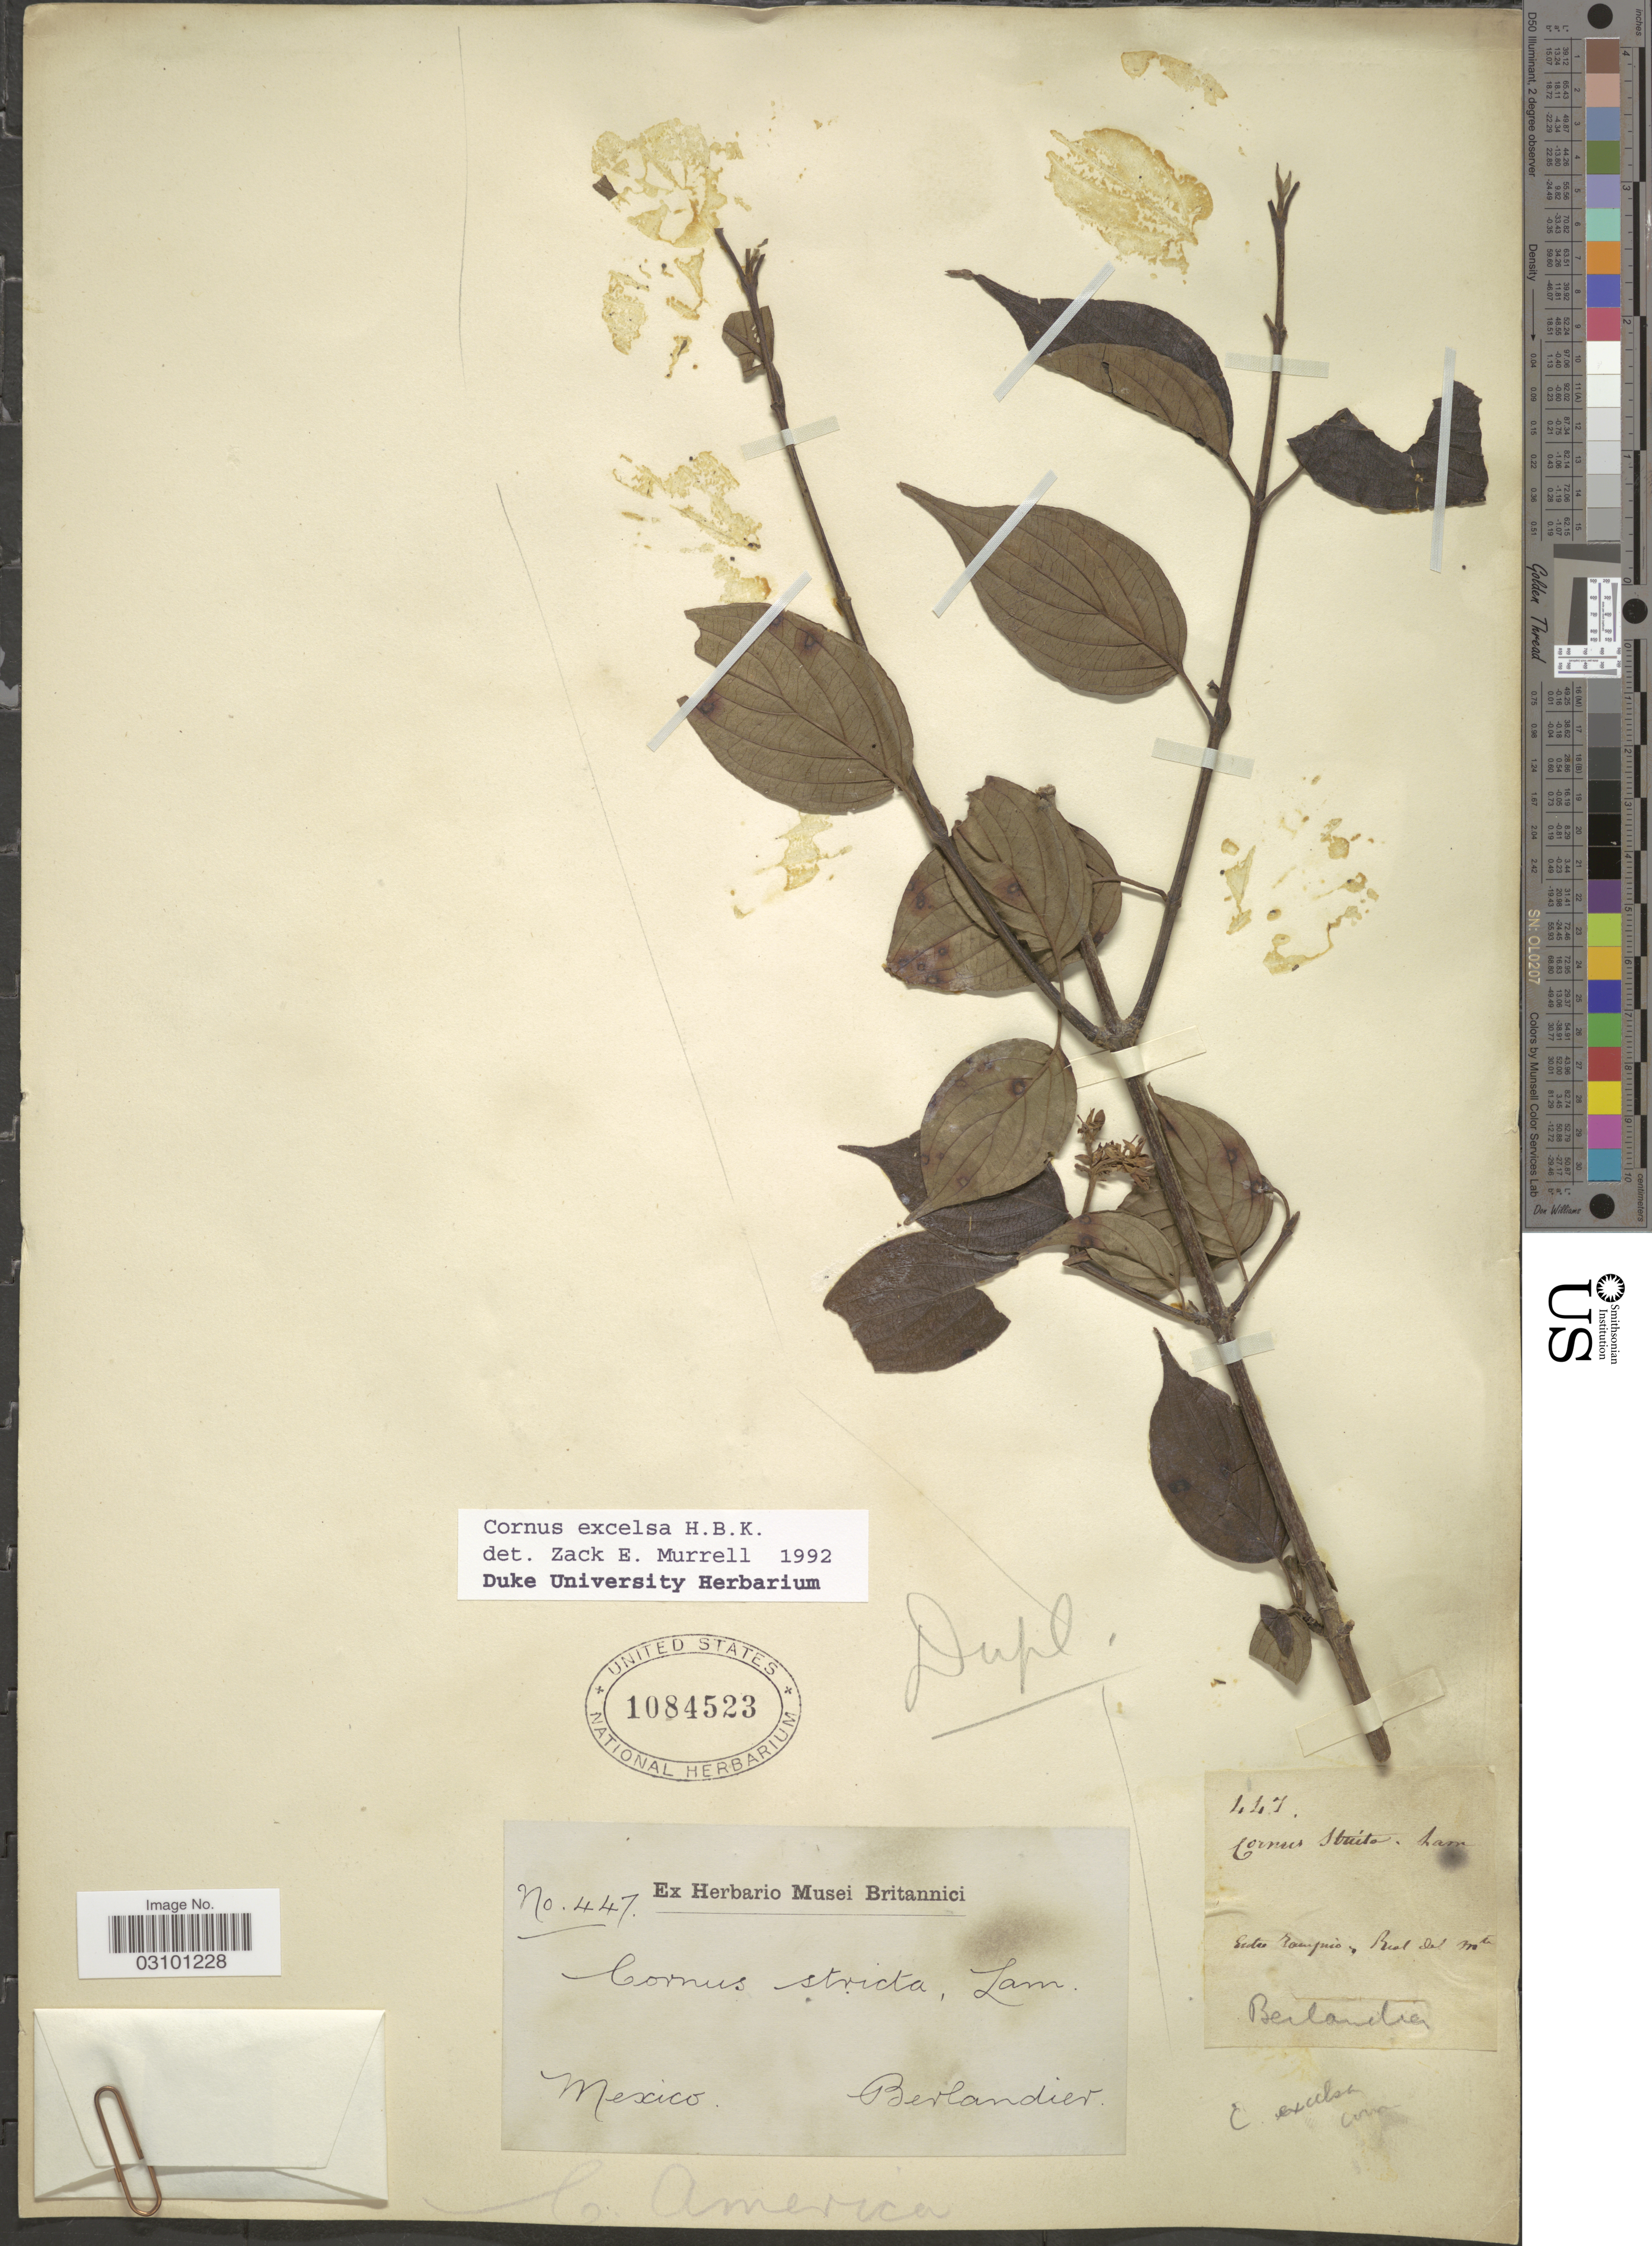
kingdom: Plantae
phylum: Tracheophyta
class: Magnoliopsida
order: Cornales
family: Cornaceae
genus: Cornus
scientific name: Cornus excelsa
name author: Kunth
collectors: J. L. Berlandier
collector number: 447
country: Mexico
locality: Esta Campuio, Real del Mte.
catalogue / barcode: US 1084523